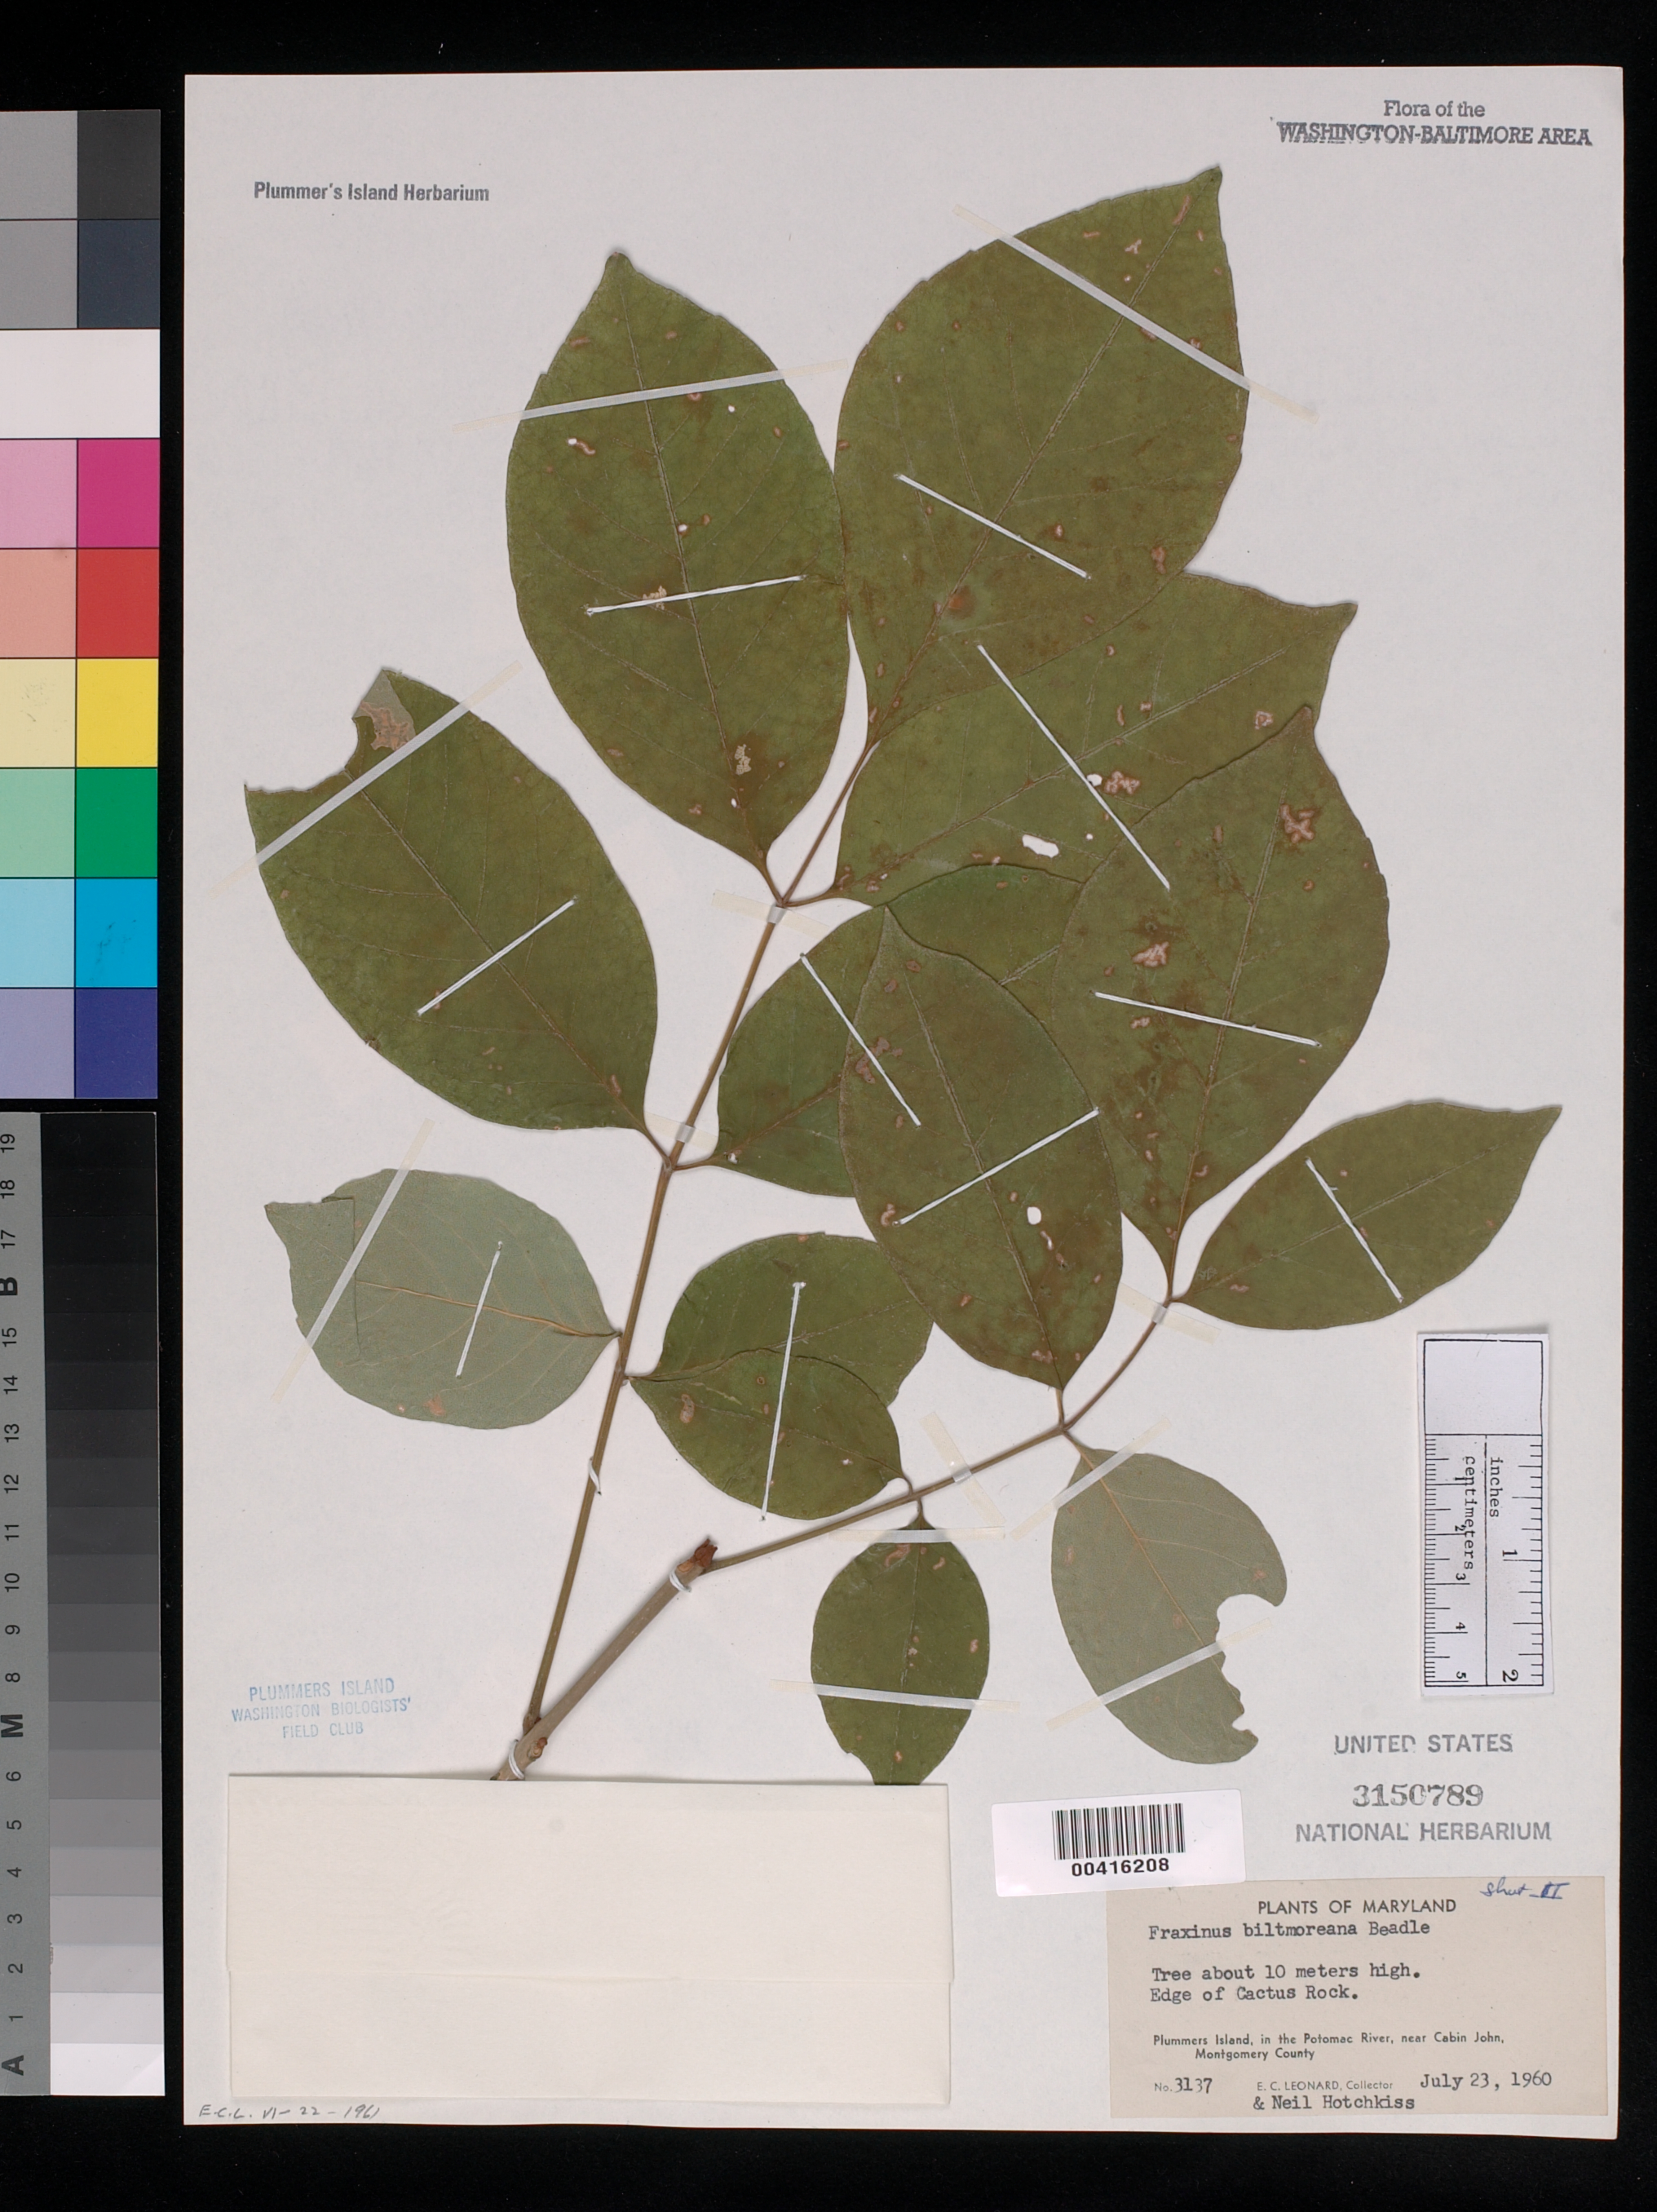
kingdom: Plantae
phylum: Tracheophyta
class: Magnoliopsida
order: Lamiales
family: Oleaceae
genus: Fraxinus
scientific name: Fraxinus americana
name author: L.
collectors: N. Hotchkiss & E. C. Leonard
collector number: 3137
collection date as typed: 27 Sep 1960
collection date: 1960-09-27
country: United States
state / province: Maryland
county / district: Montgomery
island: Plummers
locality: Plummer's Island, edge of Cactus Rock C. & O. Canal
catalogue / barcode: US 3150789